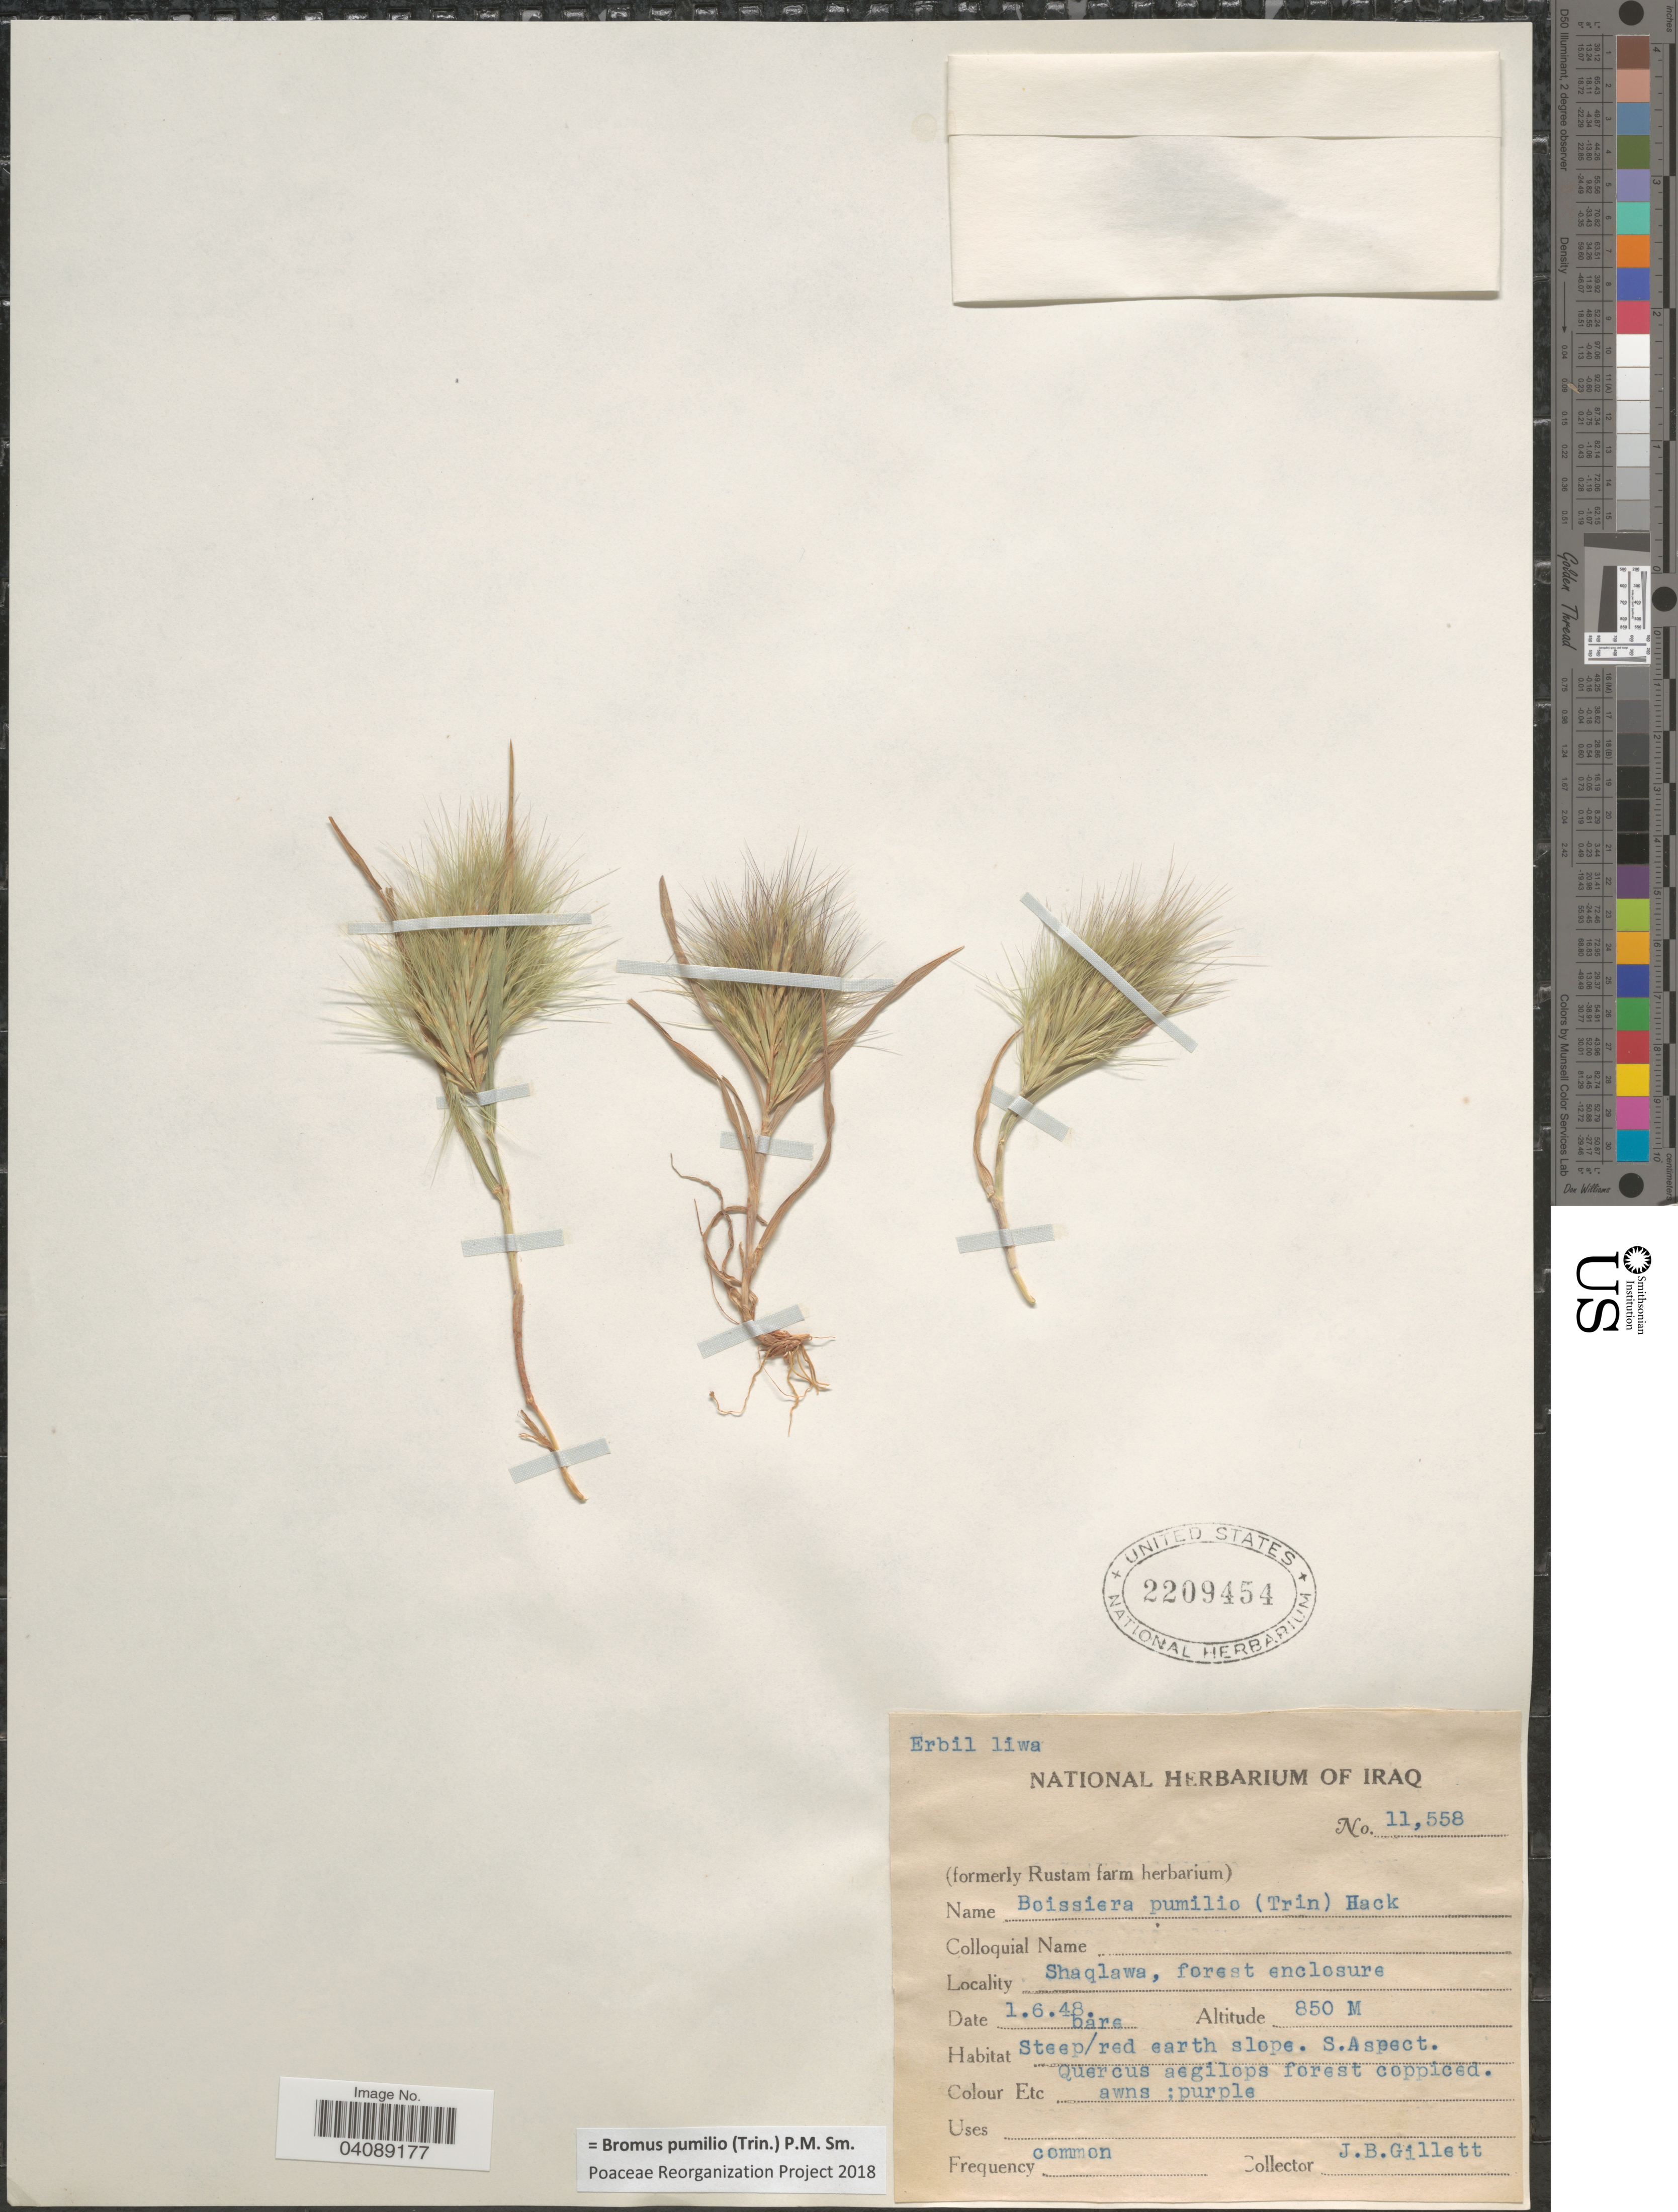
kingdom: Plantae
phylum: Tracheophyta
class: Liliopsida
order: Poales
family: Poaceae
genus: Bromus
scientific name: Bromus pumilio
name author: (Trin.) P.M. Sm.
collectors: J. B. Gillett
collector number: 11558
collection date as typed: Transcribed d/m/y: 1/6/48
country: Iraq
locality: Shaqlawa, forest enclosure.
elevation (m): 850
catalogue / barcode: US 2209454